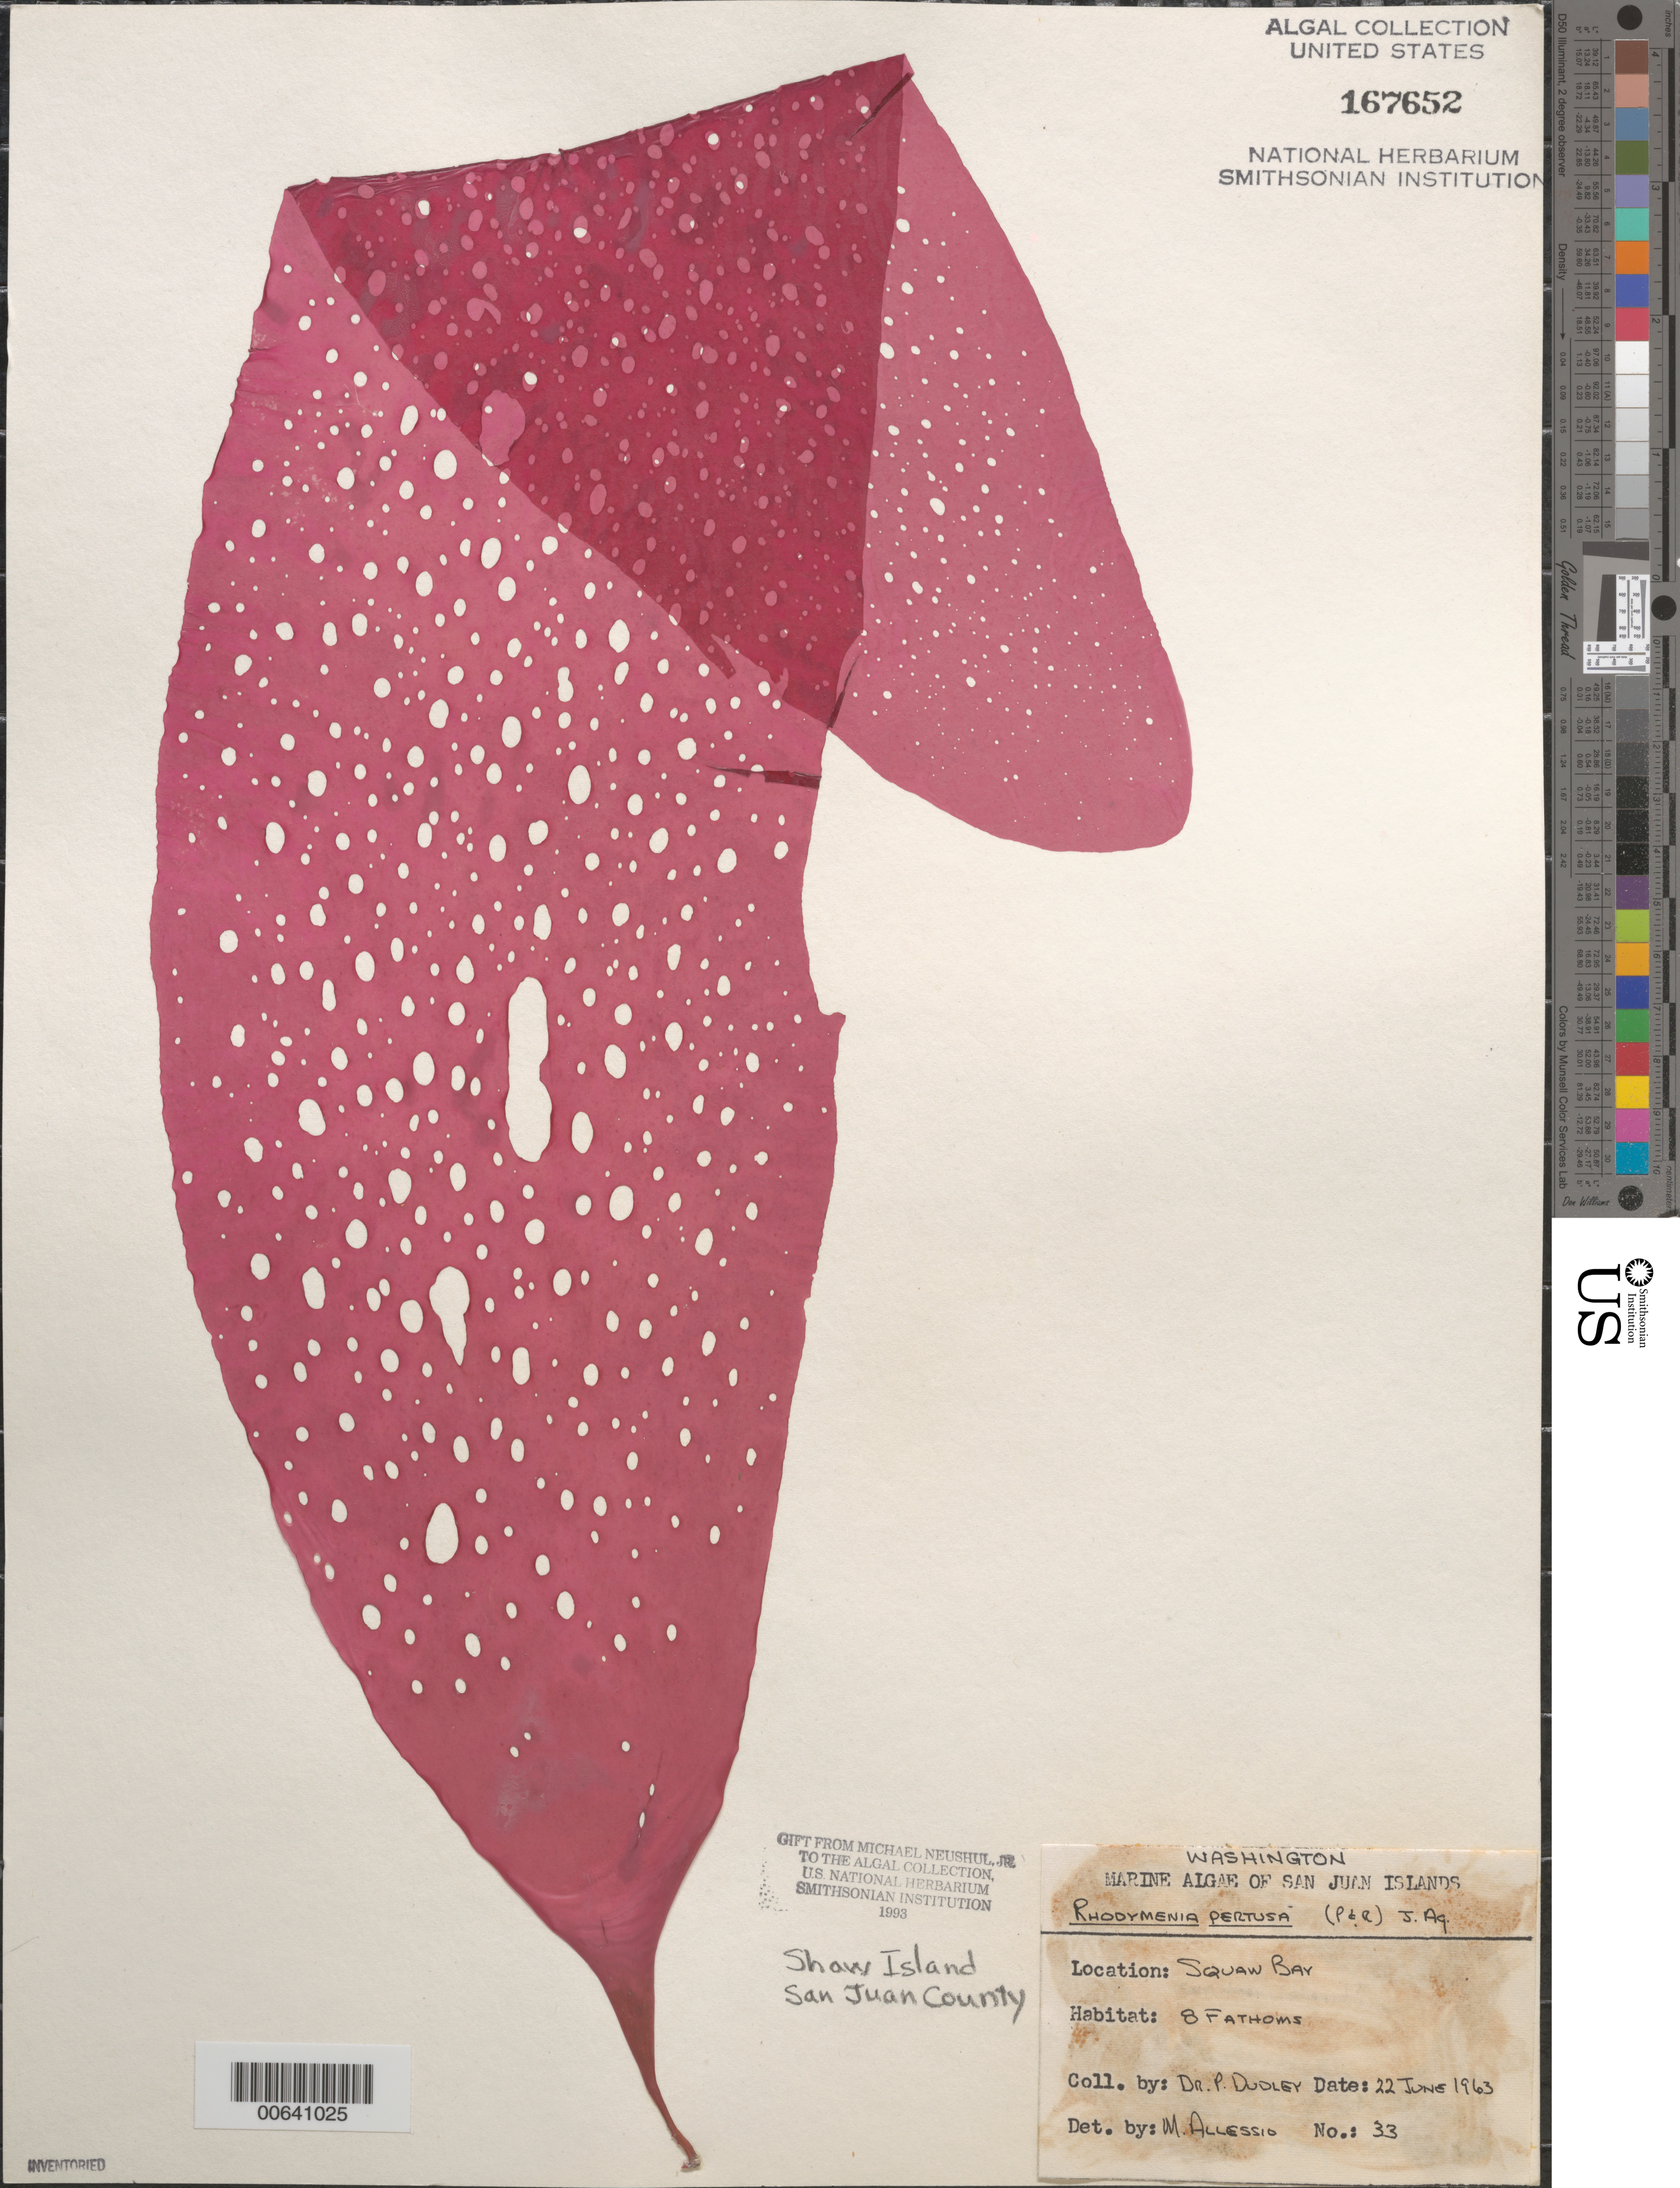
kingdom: Plantae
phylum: Rhodophyta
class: Florideophyceae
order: Rhodymeniales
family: Rhodymeniaceae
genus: Rhodymenia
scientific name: Rhodymenia pertusa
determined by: Allessio, M.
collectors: P. Dudley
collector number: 33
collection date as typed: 22 Jun 1963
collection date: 1963-06-22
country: United States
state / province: Washington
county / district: San Juan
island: Shaw Island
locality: Squaw Bay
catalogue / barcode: US 167652